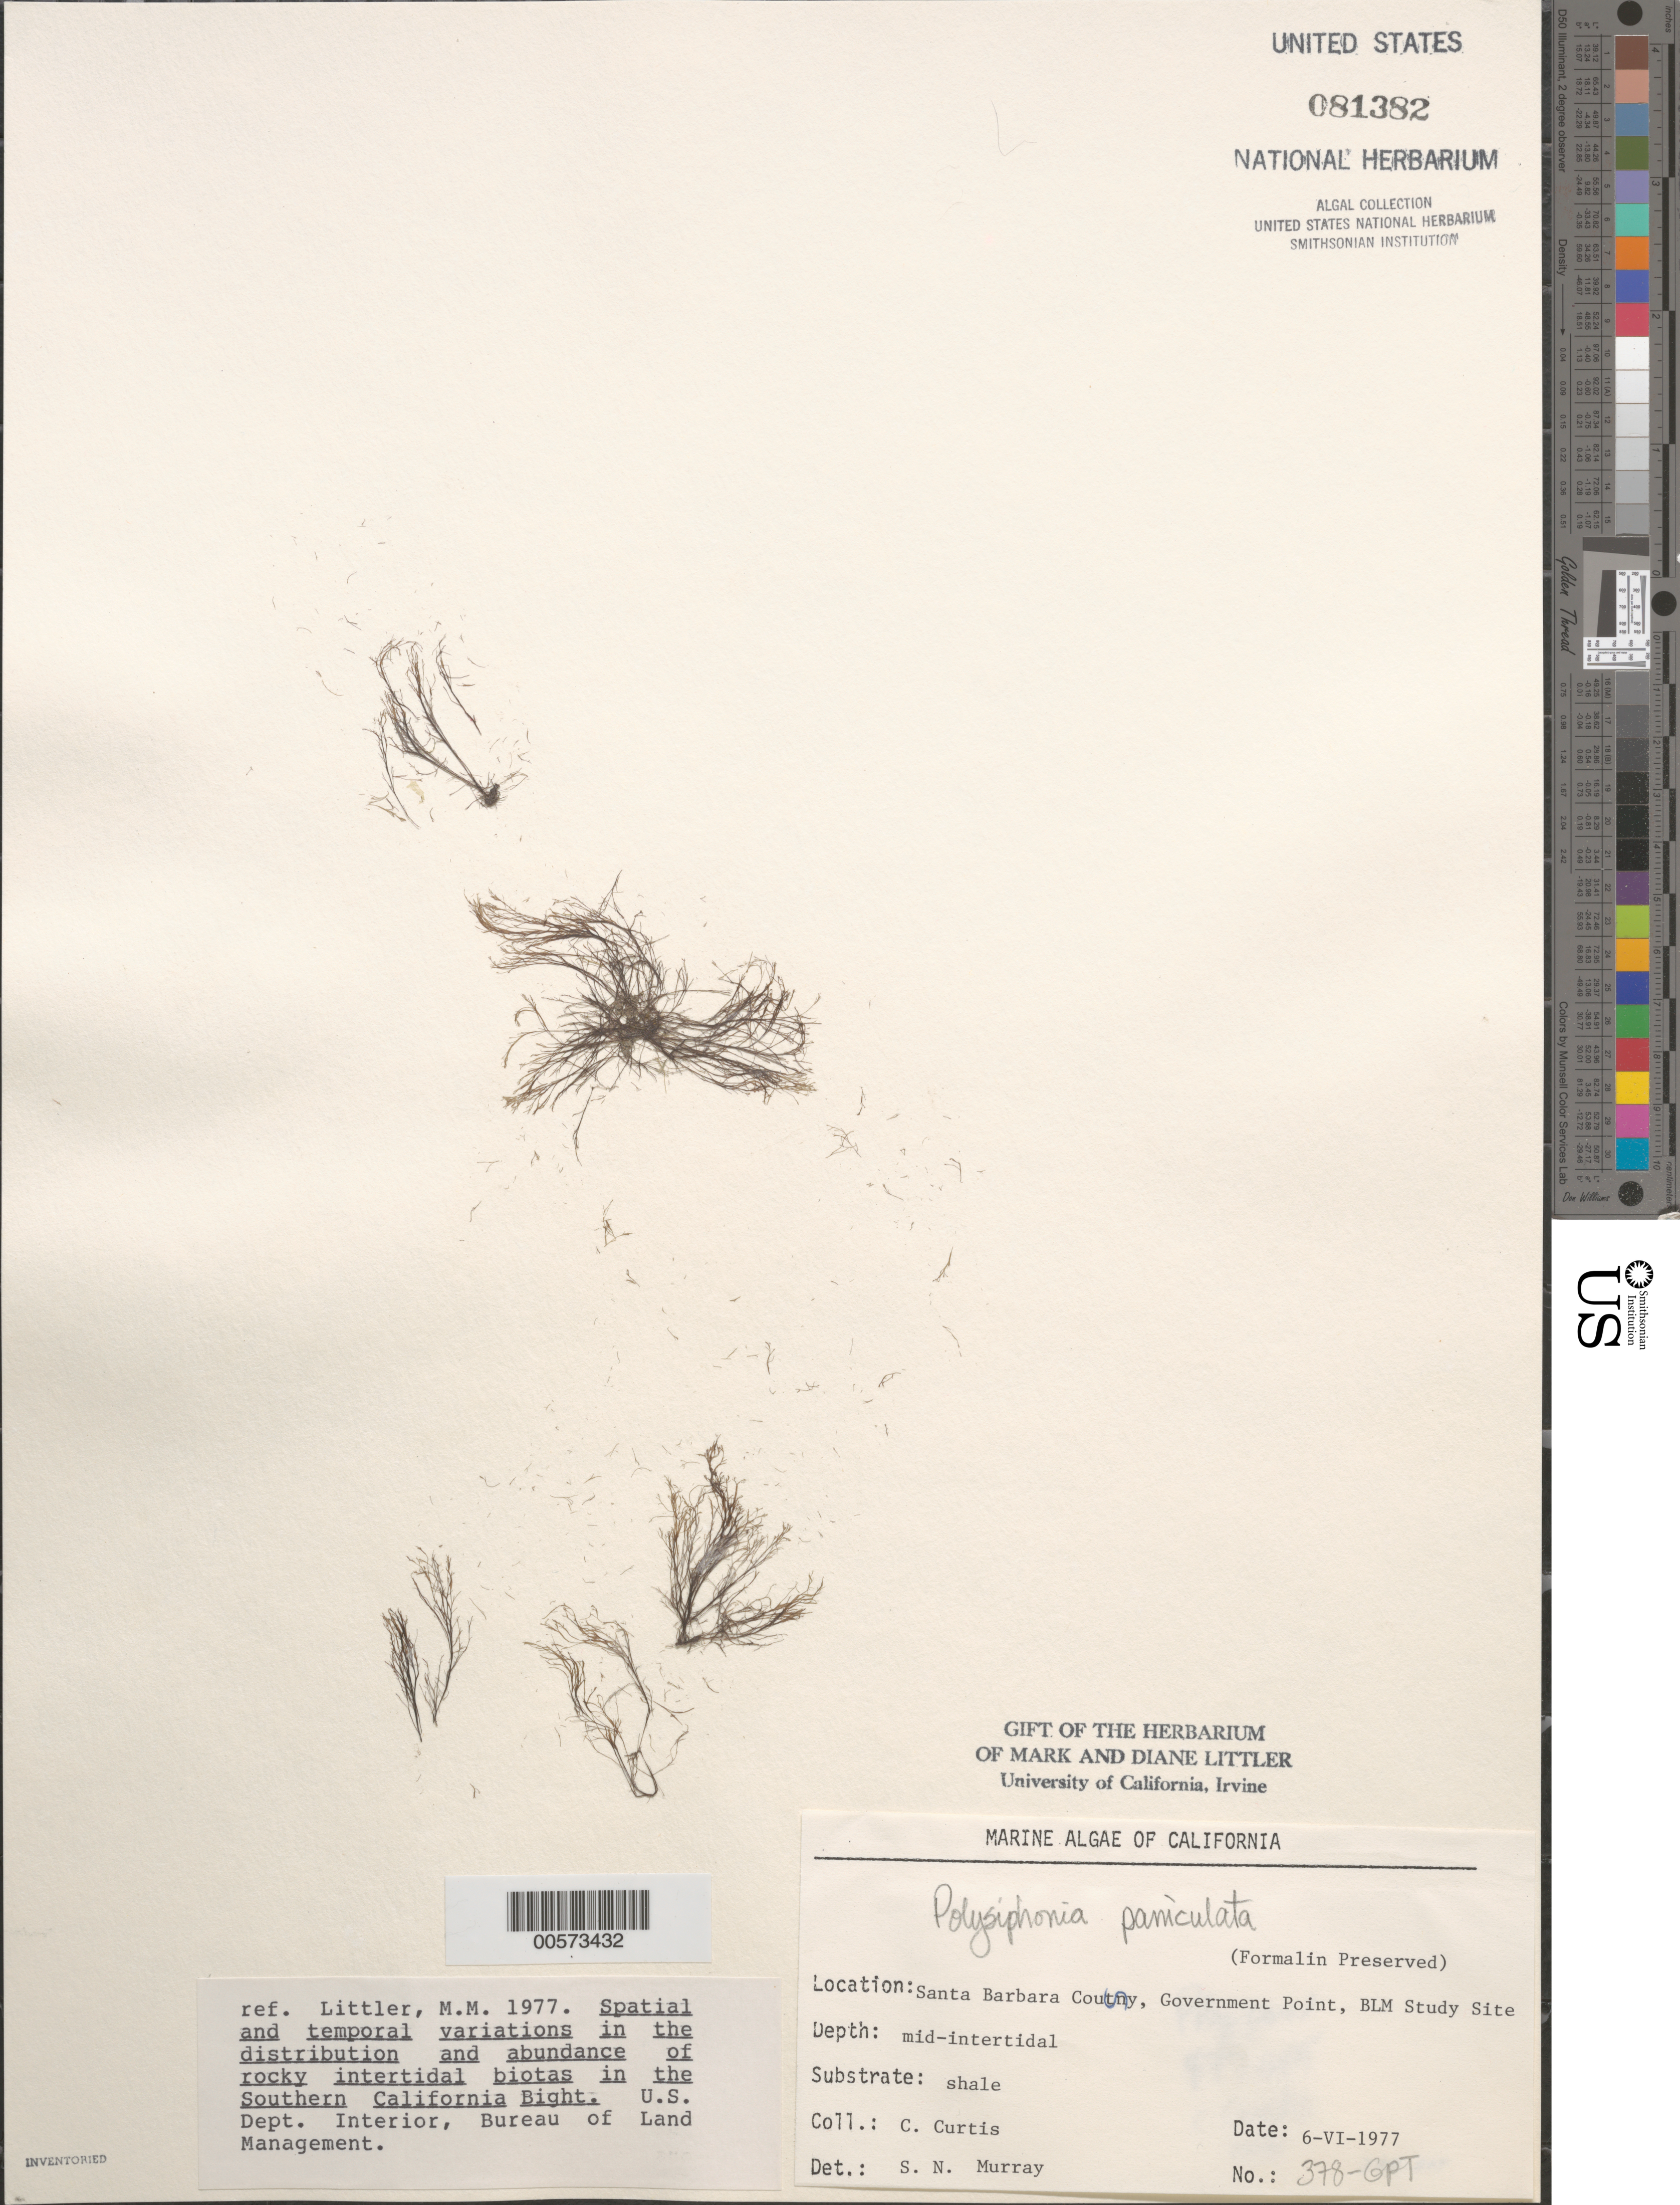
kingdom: Plantae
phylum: Rhodophyta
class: Florideophyceae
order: Ceramiales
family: Rhodomelaceae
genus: Eutrichosiphonia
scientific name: Eutrichosiphonia paniculata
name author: (Mont.) D.E.Bustamante & T.O. Cho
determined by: Algae name updating Project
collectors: C. Curtis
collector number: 378-gpt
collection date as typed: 06 Jun 1977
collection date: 1977-06-06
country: United States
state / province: California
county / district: Santa Barbara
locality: Government Point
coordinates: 34 26'31"N, 120 24'06"W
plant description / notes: BLM-SOCALBIGHT Rocky Intertidal Survey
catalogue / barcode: US 81382